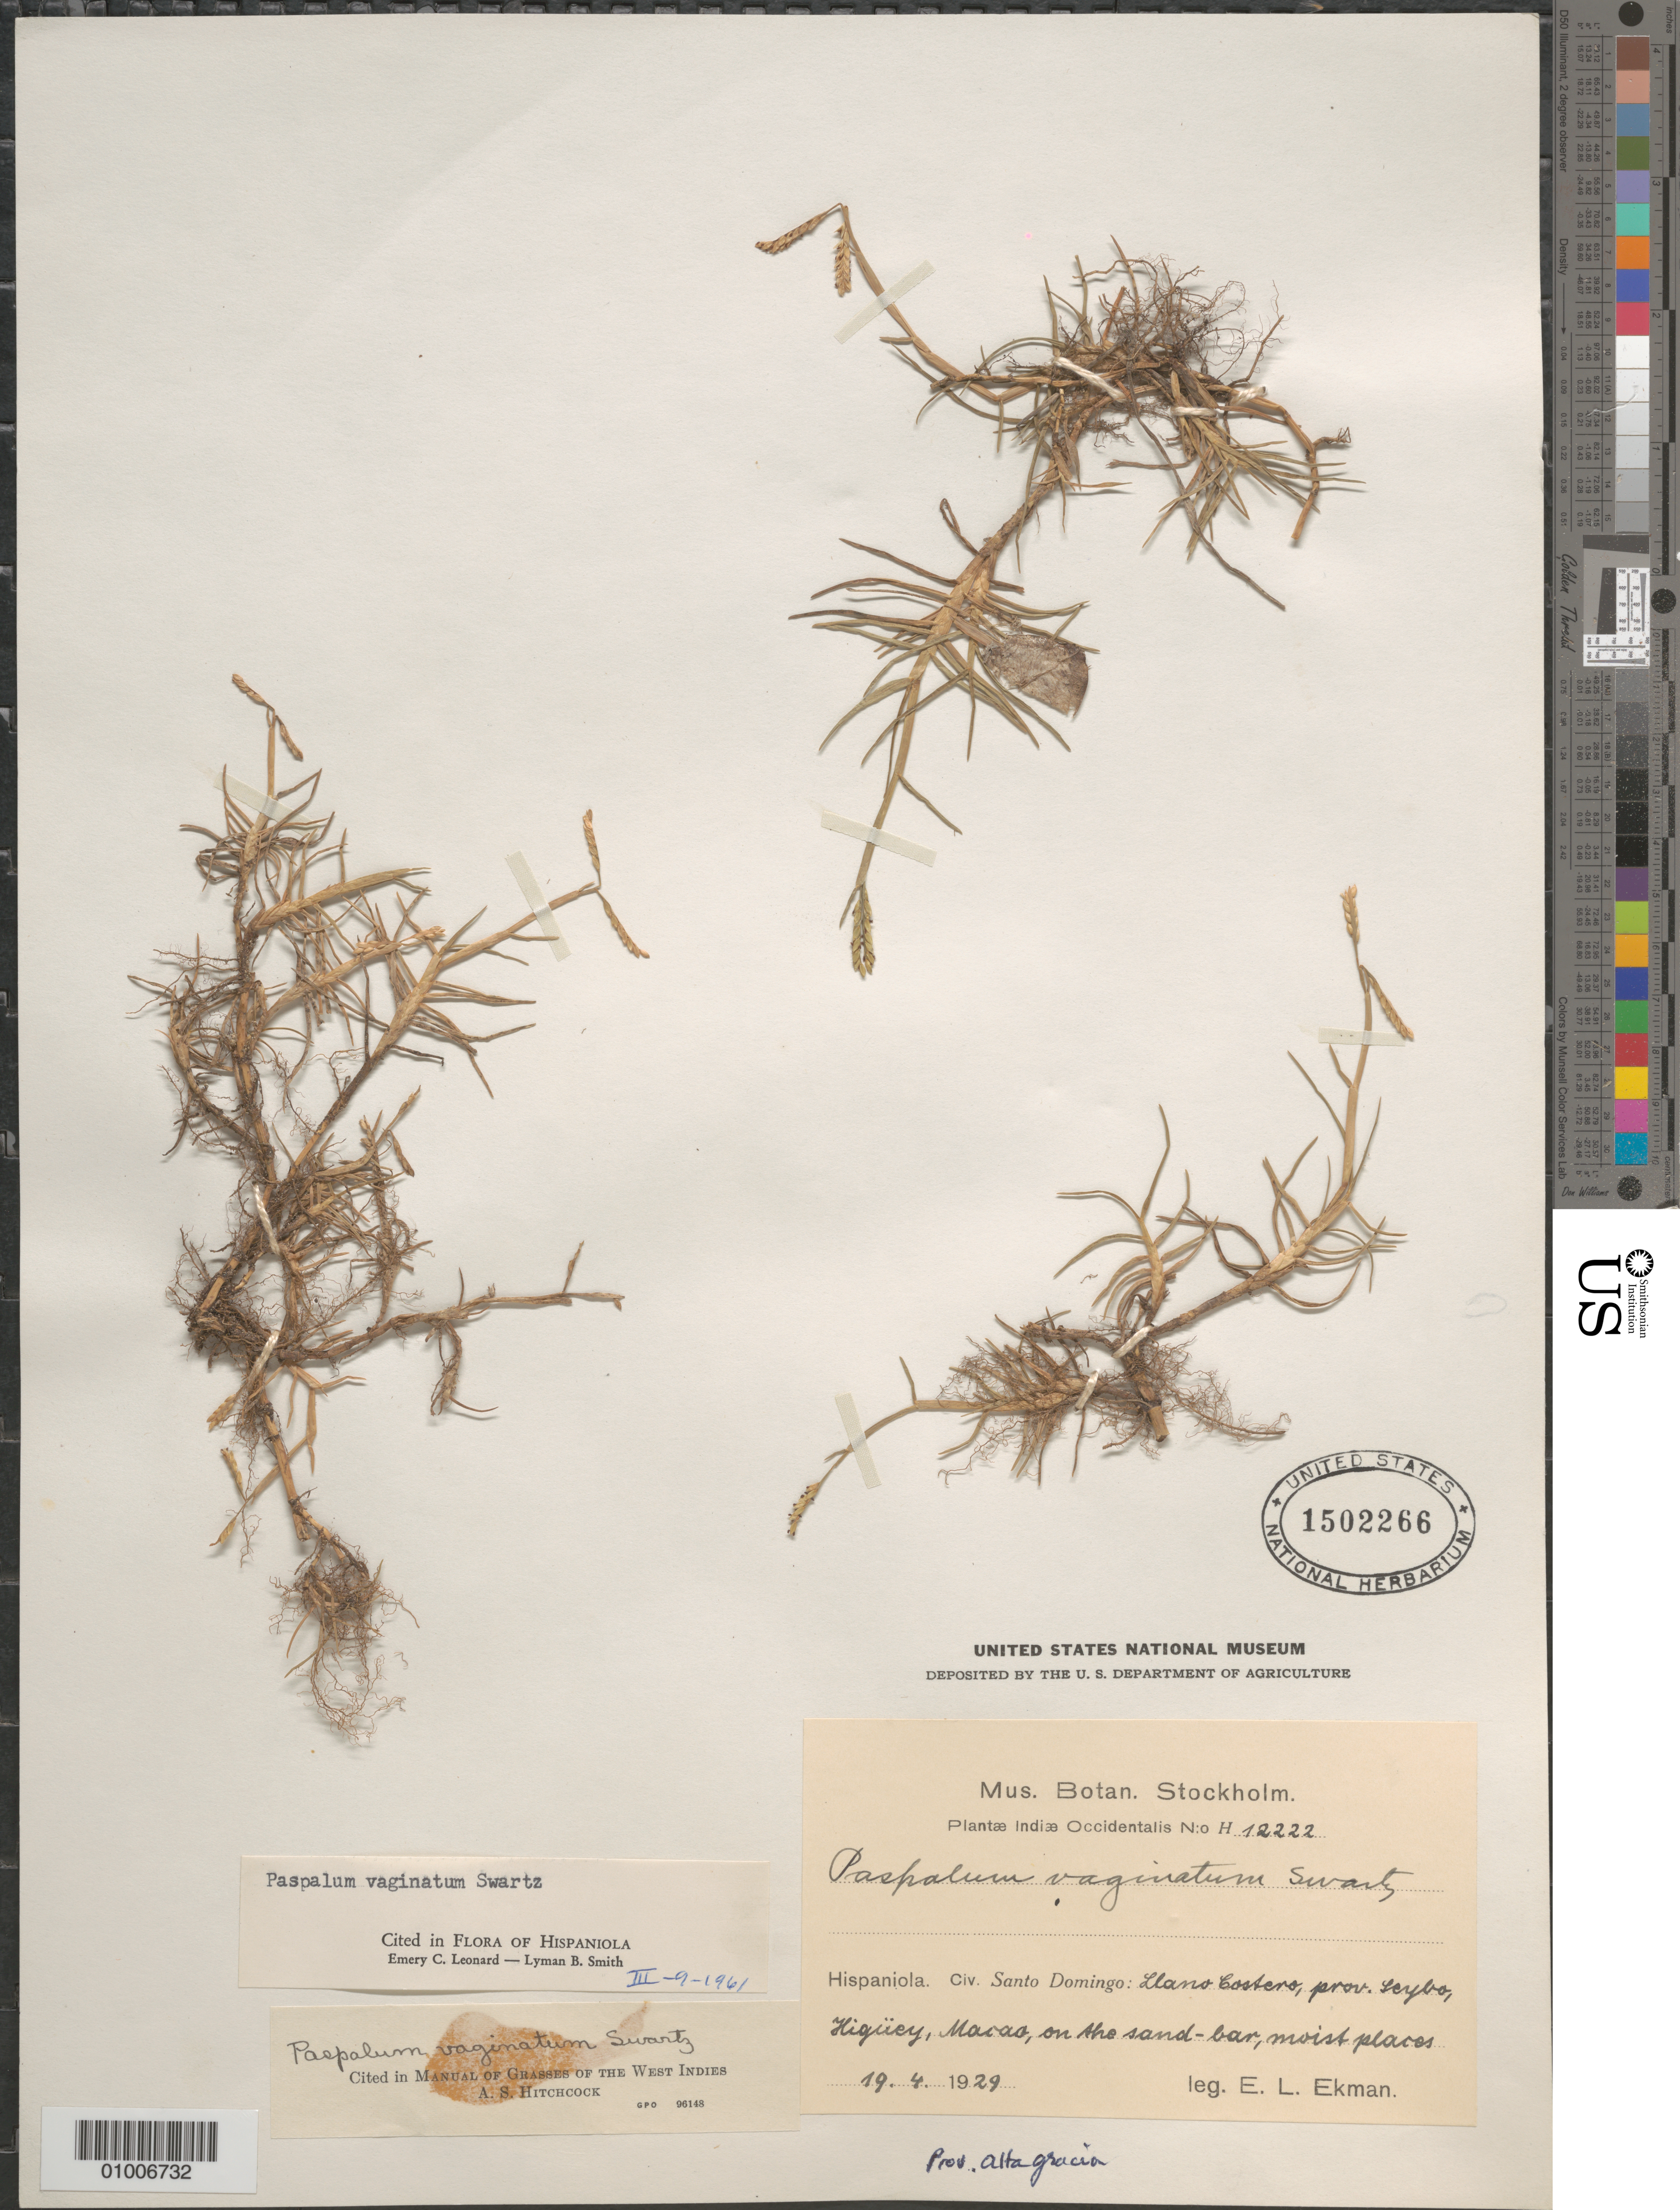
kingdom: Plantae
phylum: Tracheophyta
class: Liliopsida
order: Poales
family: Poaceae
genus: Paspalum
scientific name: Paspalum vaginatum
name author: Sw.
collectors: E. L. Ekman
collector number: H 12222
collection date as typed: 19 Apr 1929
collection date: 1929-04-19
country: Dominican Republic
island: Hispaniola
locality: Santo Domingo. on the sand-bar, moist places.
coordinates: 0 N, 0 E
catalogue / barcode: US 1502266